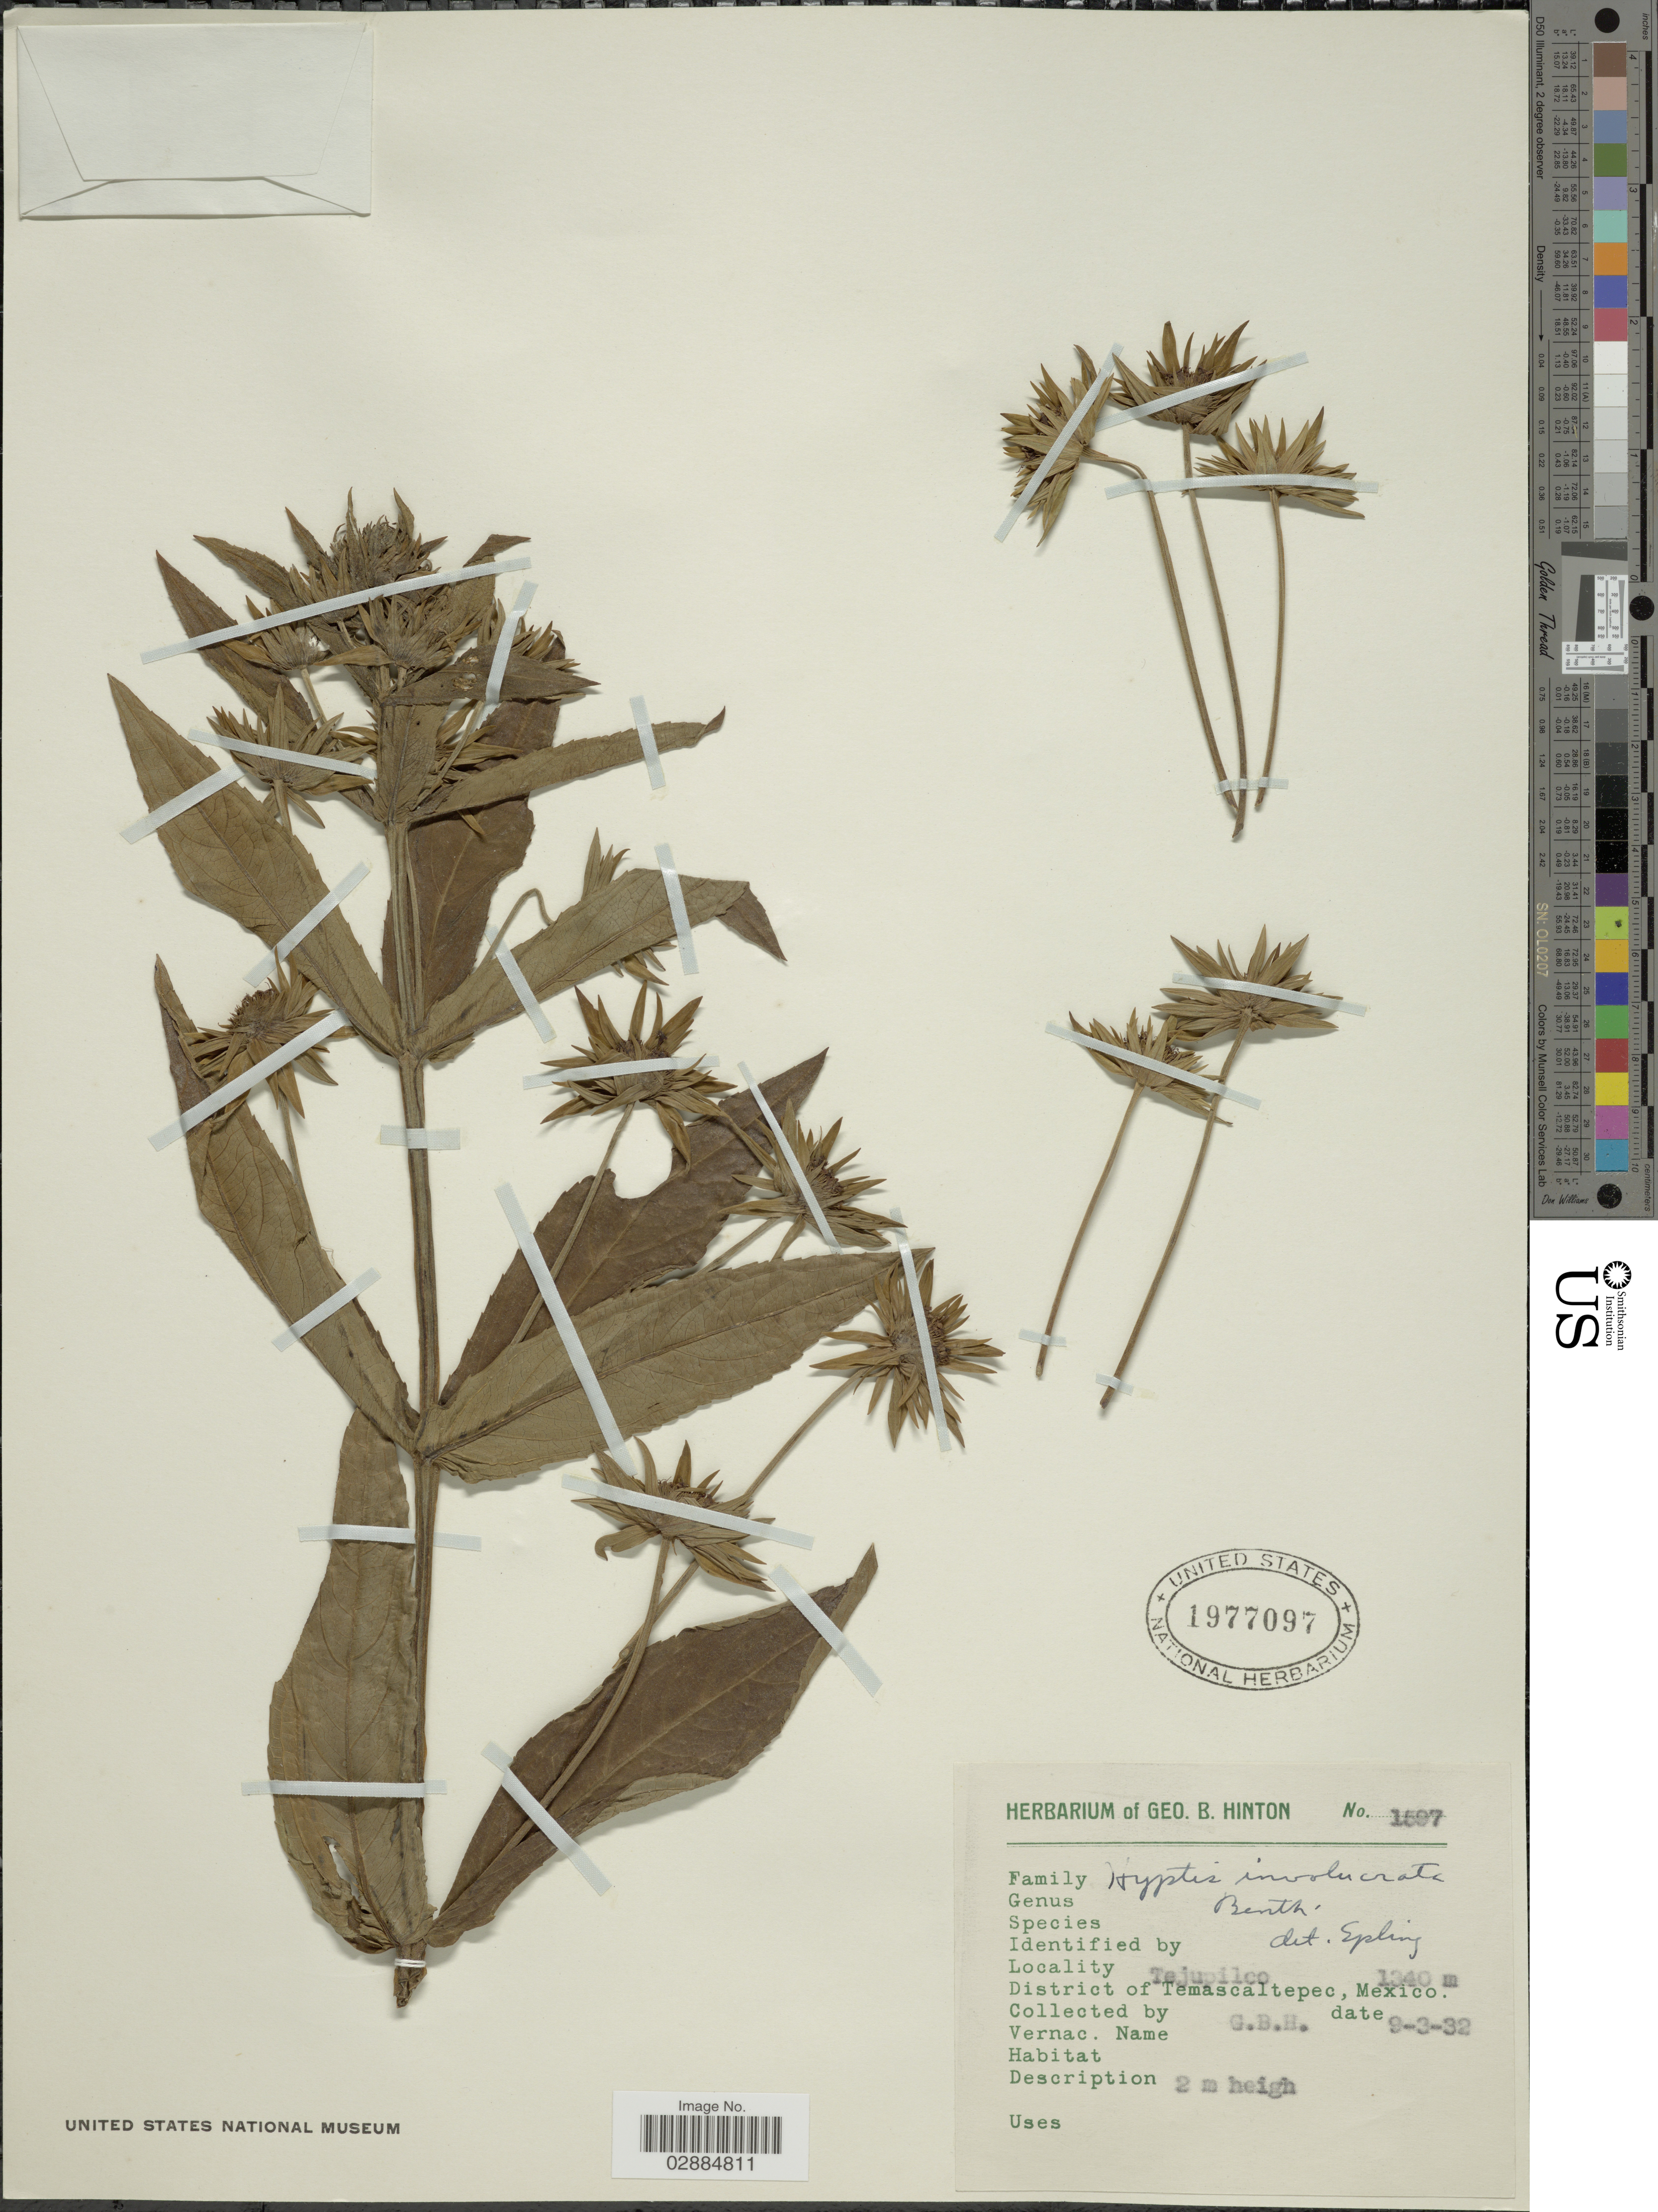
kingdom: Plantae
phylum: Tracheophyta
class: Magnoliopsida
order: Lamiales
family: Lamiaceae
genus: Hyptis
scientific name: Hyptis involucrata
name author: Benth.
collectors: G. B. Hinton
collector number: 1597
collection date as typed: Transcribed d/m/y: 9/3/32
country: Mexico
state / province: México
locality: Tejupilco, District of Temascaltepec.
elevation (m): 1340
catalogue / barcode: US 1977097